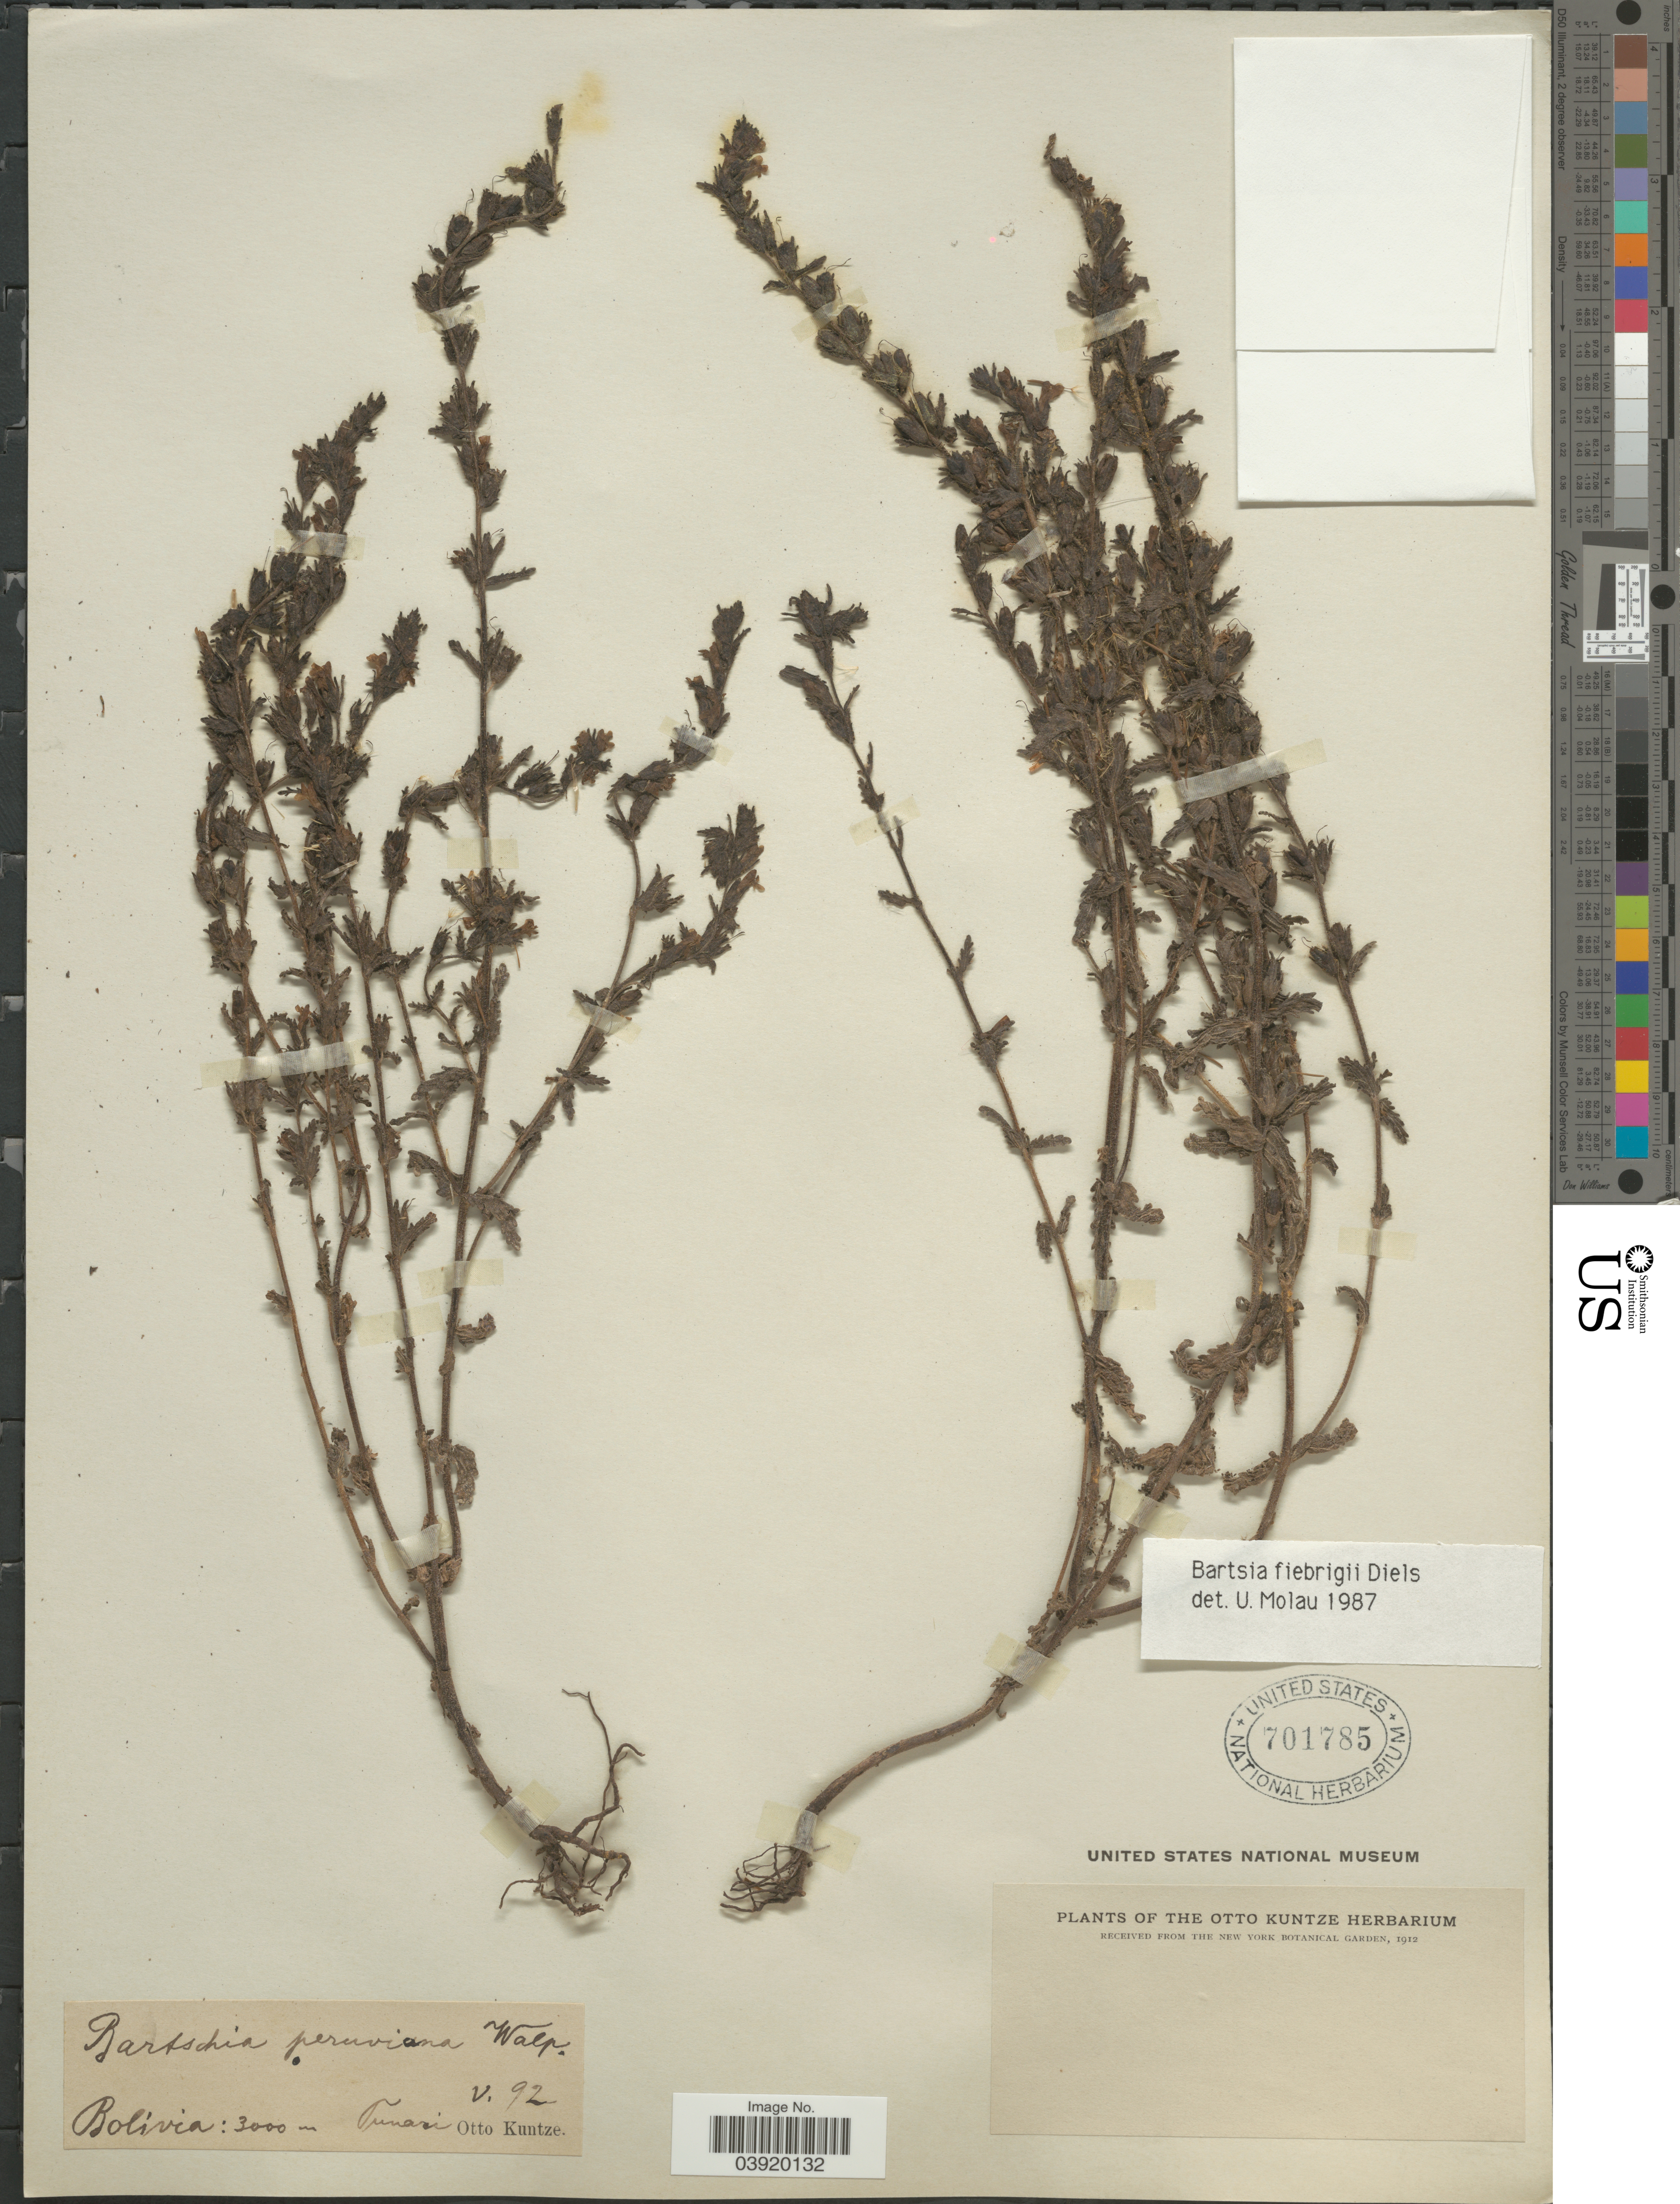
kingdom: Plantae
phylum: Tracheophyta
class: Magnoliopsida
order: Lamiales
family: Orobanchaceae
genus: Bartsia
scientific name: Bartsia fiebrigii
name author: Diels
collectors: C.E.O. Kuntze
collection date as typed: Transcribed d/m/y: /5/92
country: Bolivia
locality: Tunari.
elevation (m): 3000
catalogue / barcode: US 701785